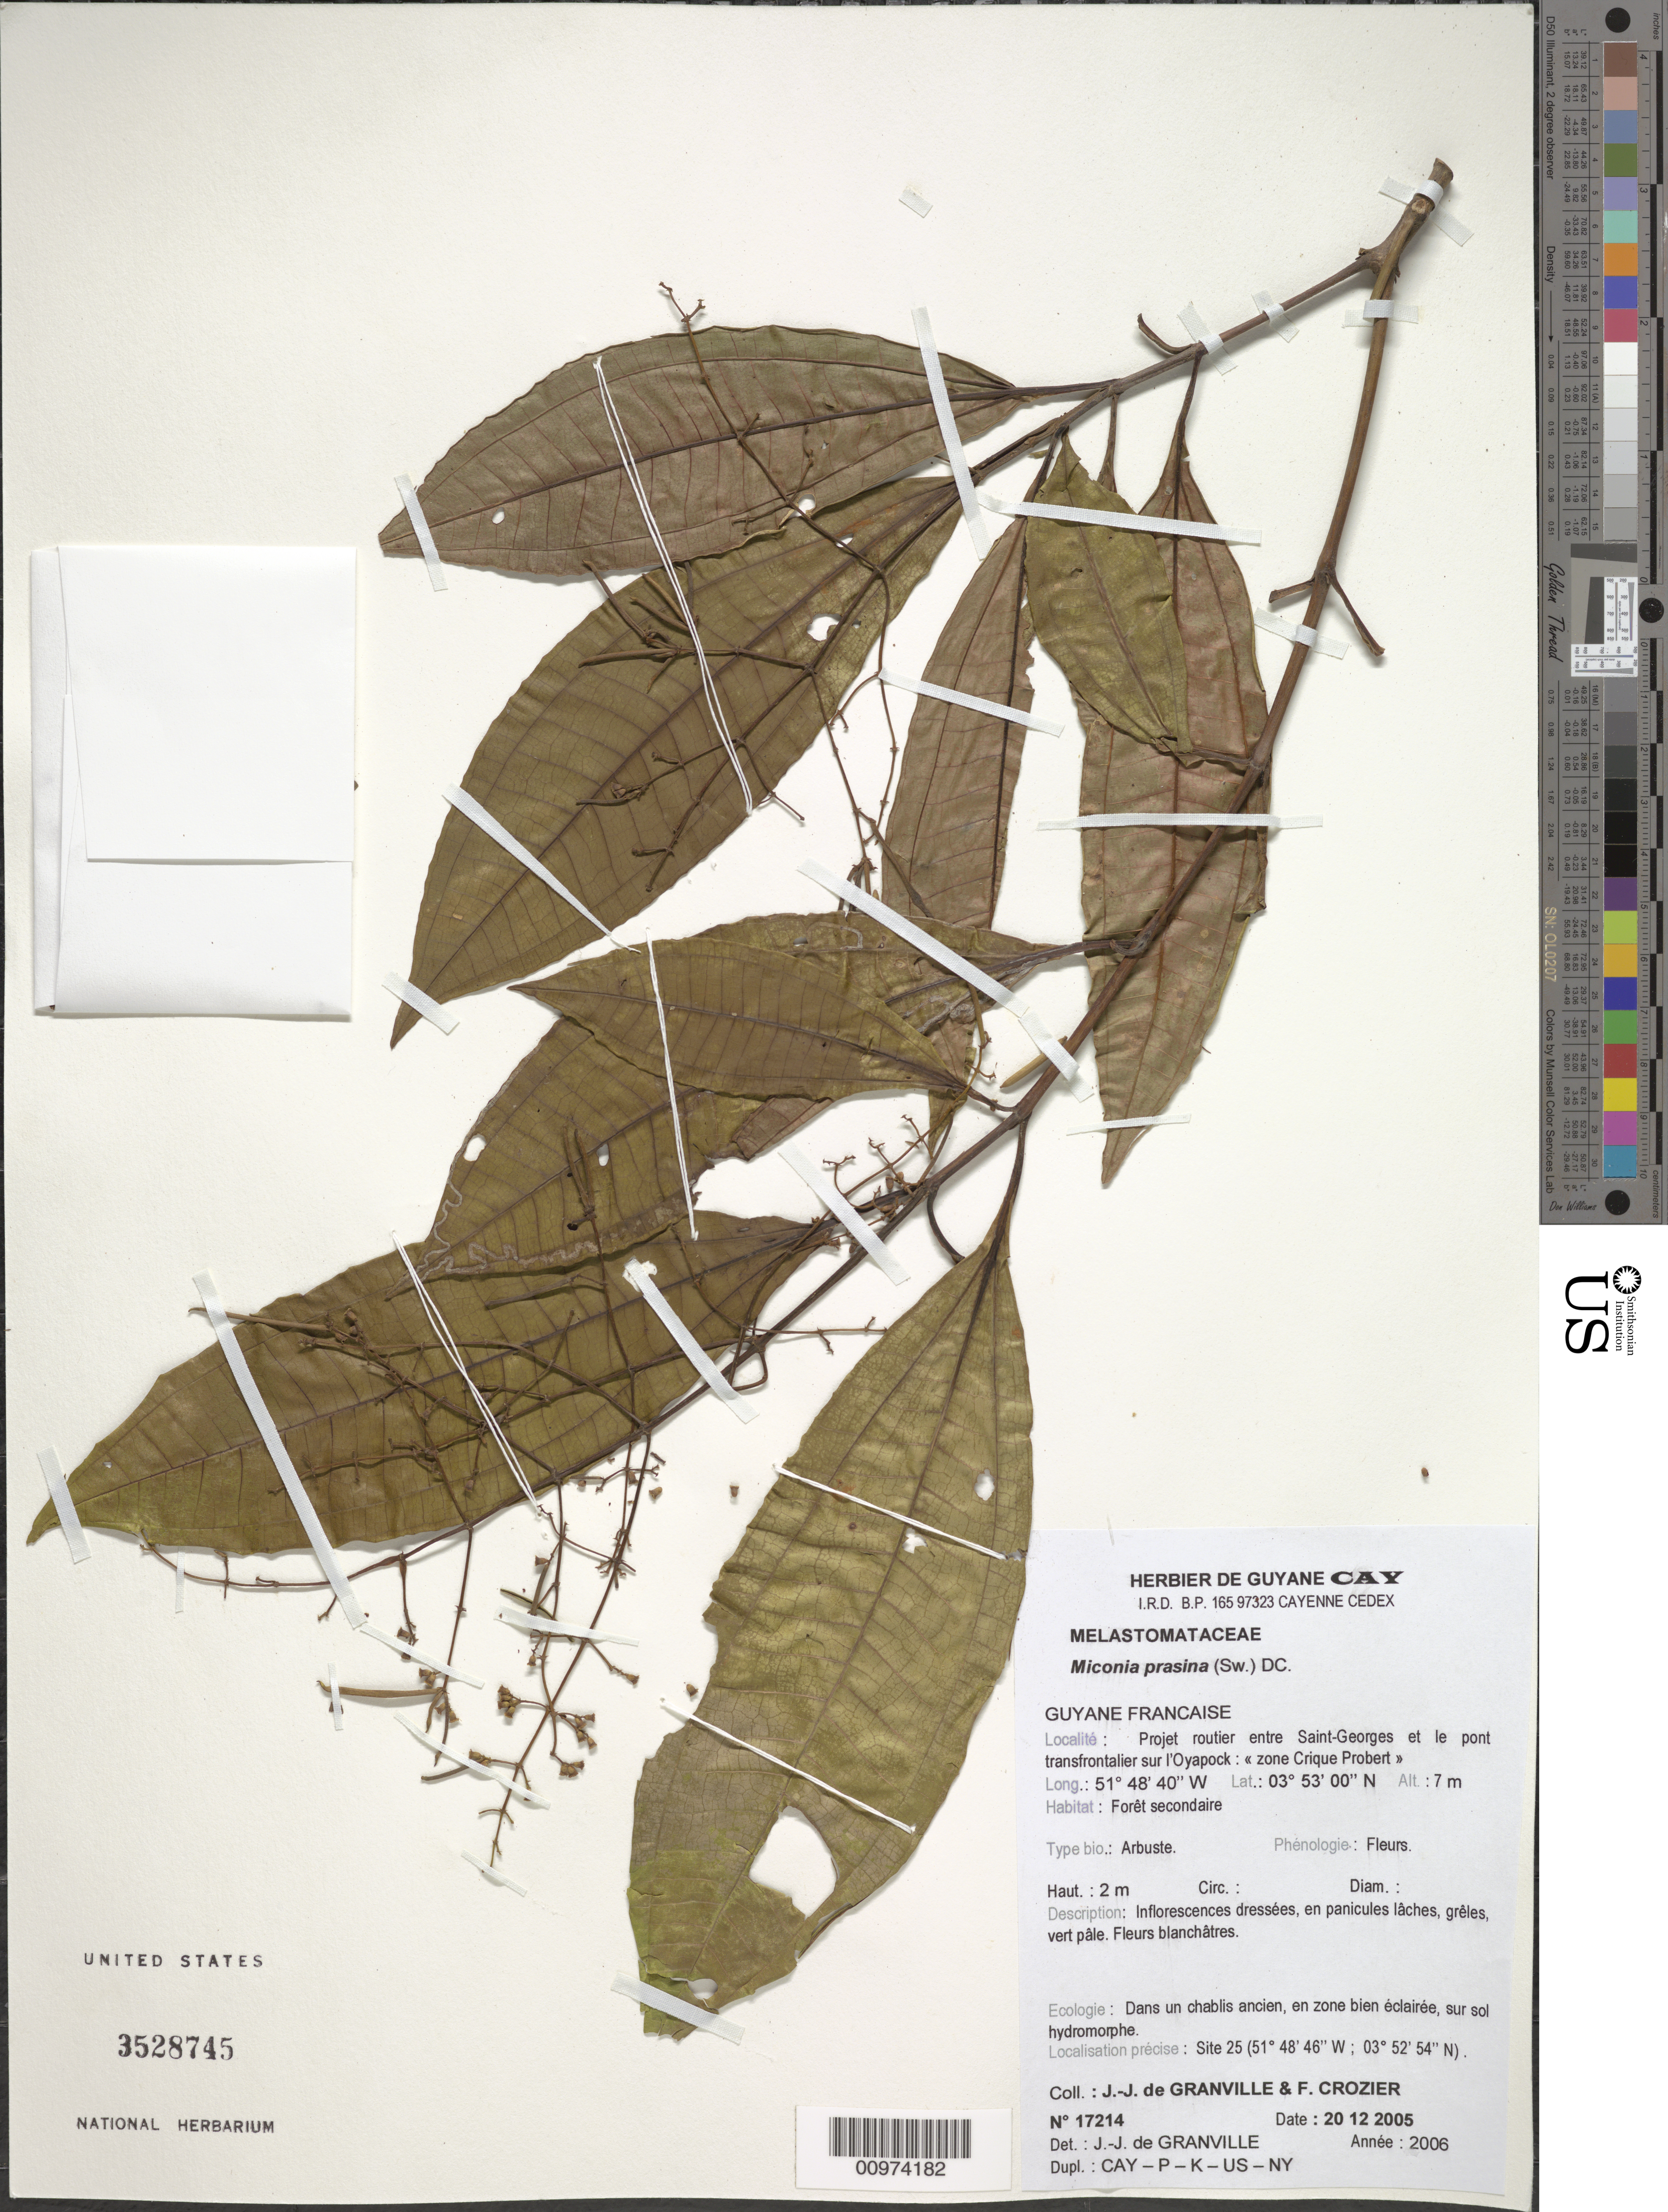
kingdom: Plantae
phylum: Tracheophyta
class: Magnoliopsida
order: Myrtales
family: Melastomataceae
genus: Miconia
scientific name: Miconia prasina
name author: (Sw.) DC.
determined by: Granville, J. J. de, (CAY), Institut de Recherche pour le Developpement (IRD) (FRENCH GUIANA)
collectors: J.-J. de Granville & F. Crozier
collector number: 17214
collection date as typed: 20-Dec-05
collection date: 2005-12-20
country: French Guiana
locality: Project routier entre Saint-Georges et le pont transfrontalier sur l'Oyapock, "zone Crique Probert"; site 25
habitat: Foret secondaire. Dans un chablis ancien, en zone bien eclairee, sur sol hydromorphe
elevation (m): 7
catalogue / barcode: US 3528745